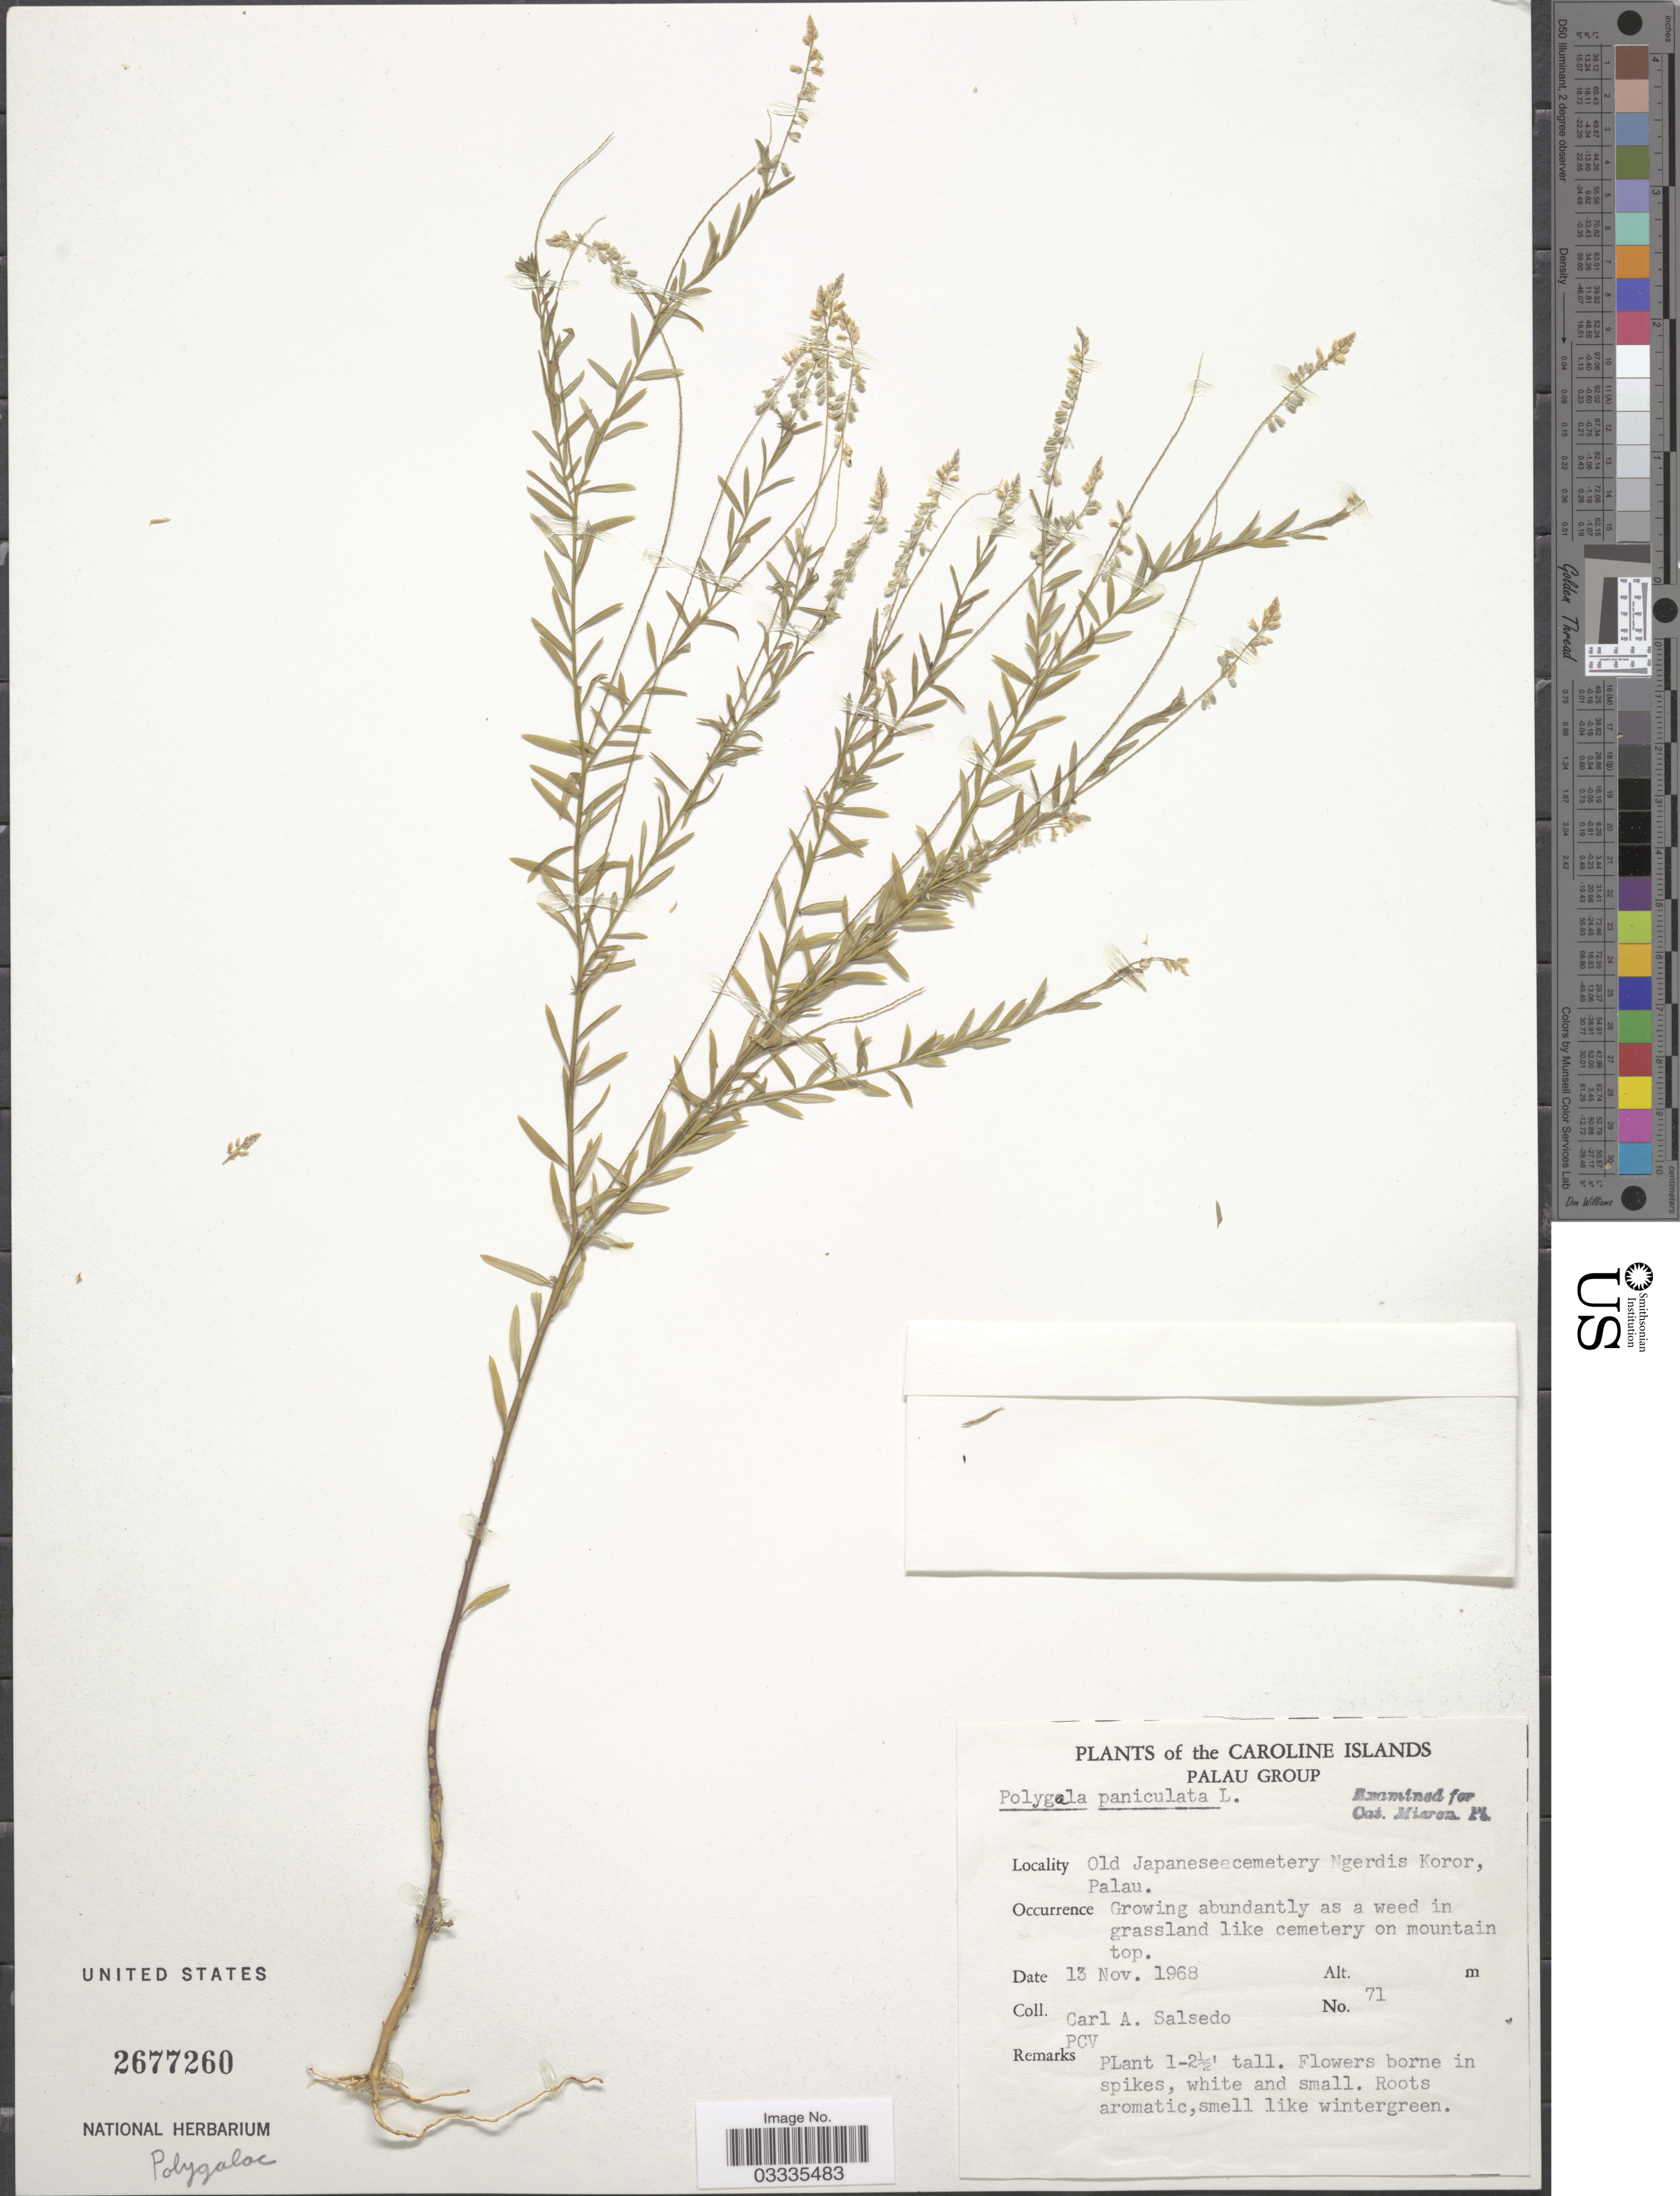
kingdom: Plantae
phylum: Tracheophyta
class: Magnoliopsida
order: Fabales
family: Polygalaceae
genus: Polygala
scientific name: Polygala paniculata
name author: L.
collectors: C.A. Salsedo & P.C.V.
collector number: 71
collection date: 1968-11-13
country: Palau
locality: The Caroline Islands. Palau Group. Old Japanese cemetery Ngerdis Koror, Palau.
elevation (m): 71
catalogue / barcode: US 2677260